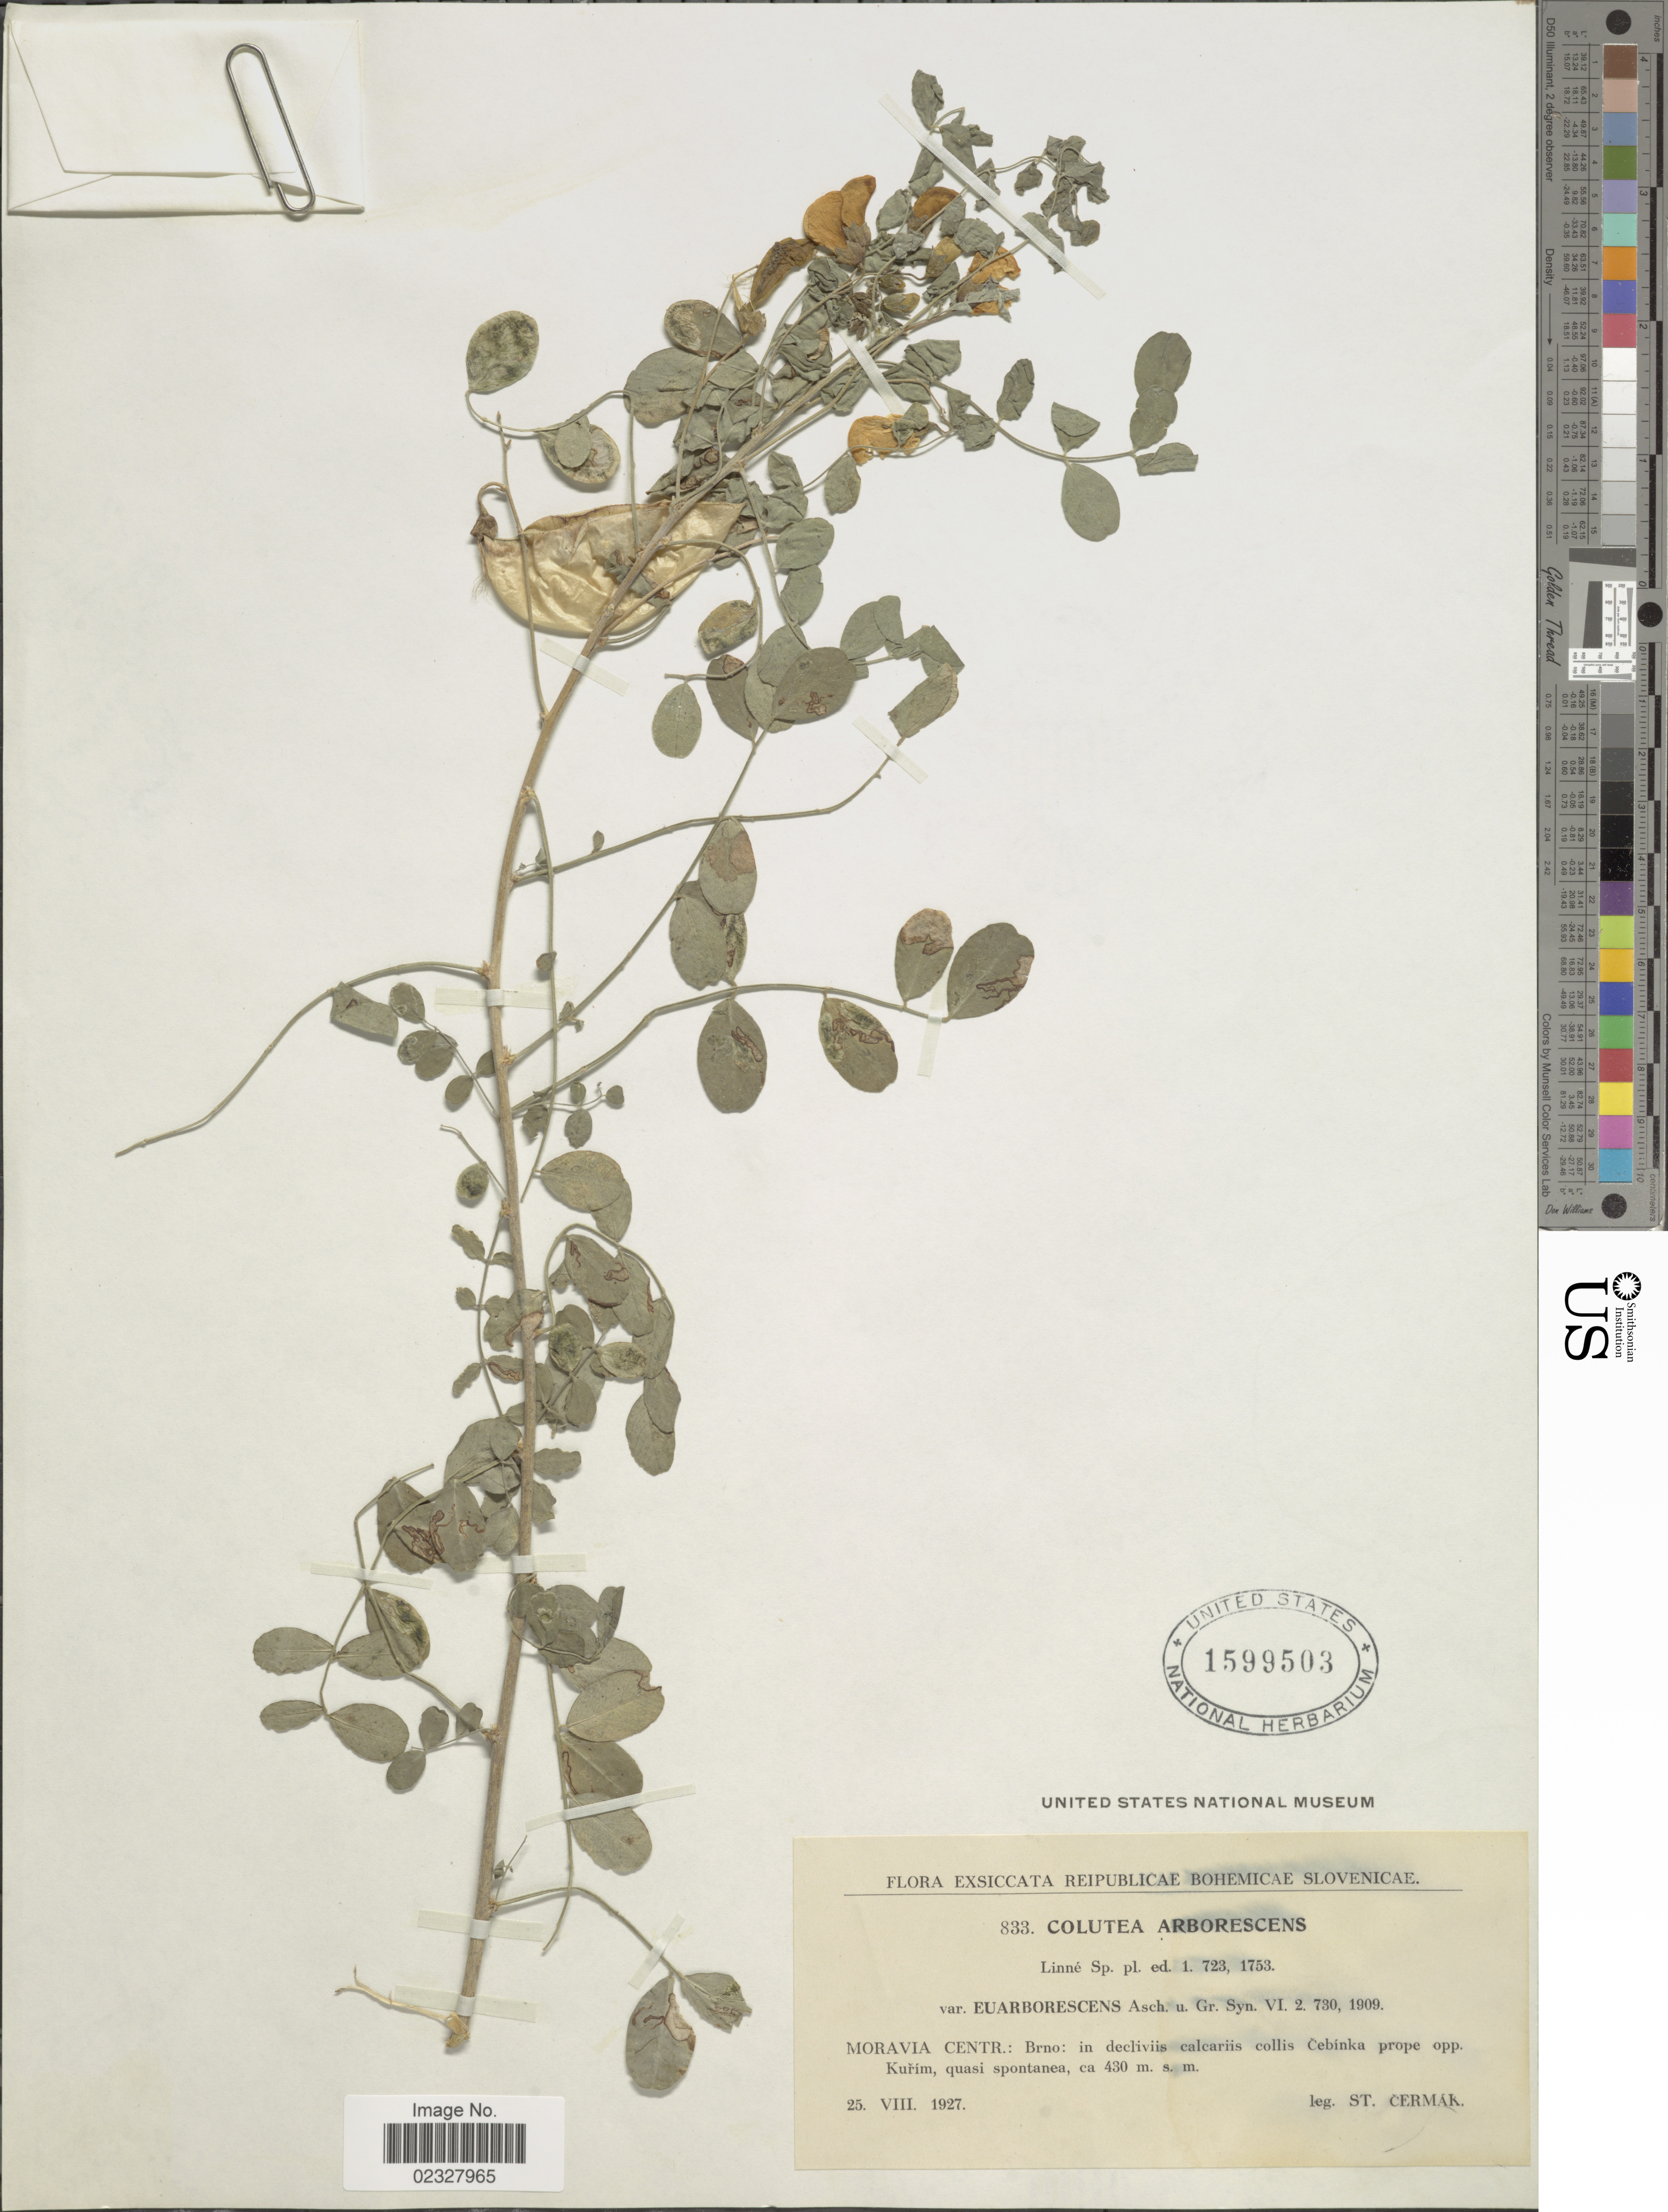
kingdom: Plantae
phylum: Tracheophyta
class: Magnoliopsida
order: Fabales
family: Fabaceae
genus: Colutea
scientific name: Colutea arborescens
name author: L.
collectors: S. Čermak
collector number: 833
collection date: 1927-08-25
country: Slovenia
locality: Reipublicae Bohemicae Slovenicae, Moravia Centr: Brno: in decliviis calcariis collis Cebinka prope opp. Kurim, quasi spontanea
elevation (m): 430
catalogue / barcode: US 1599503